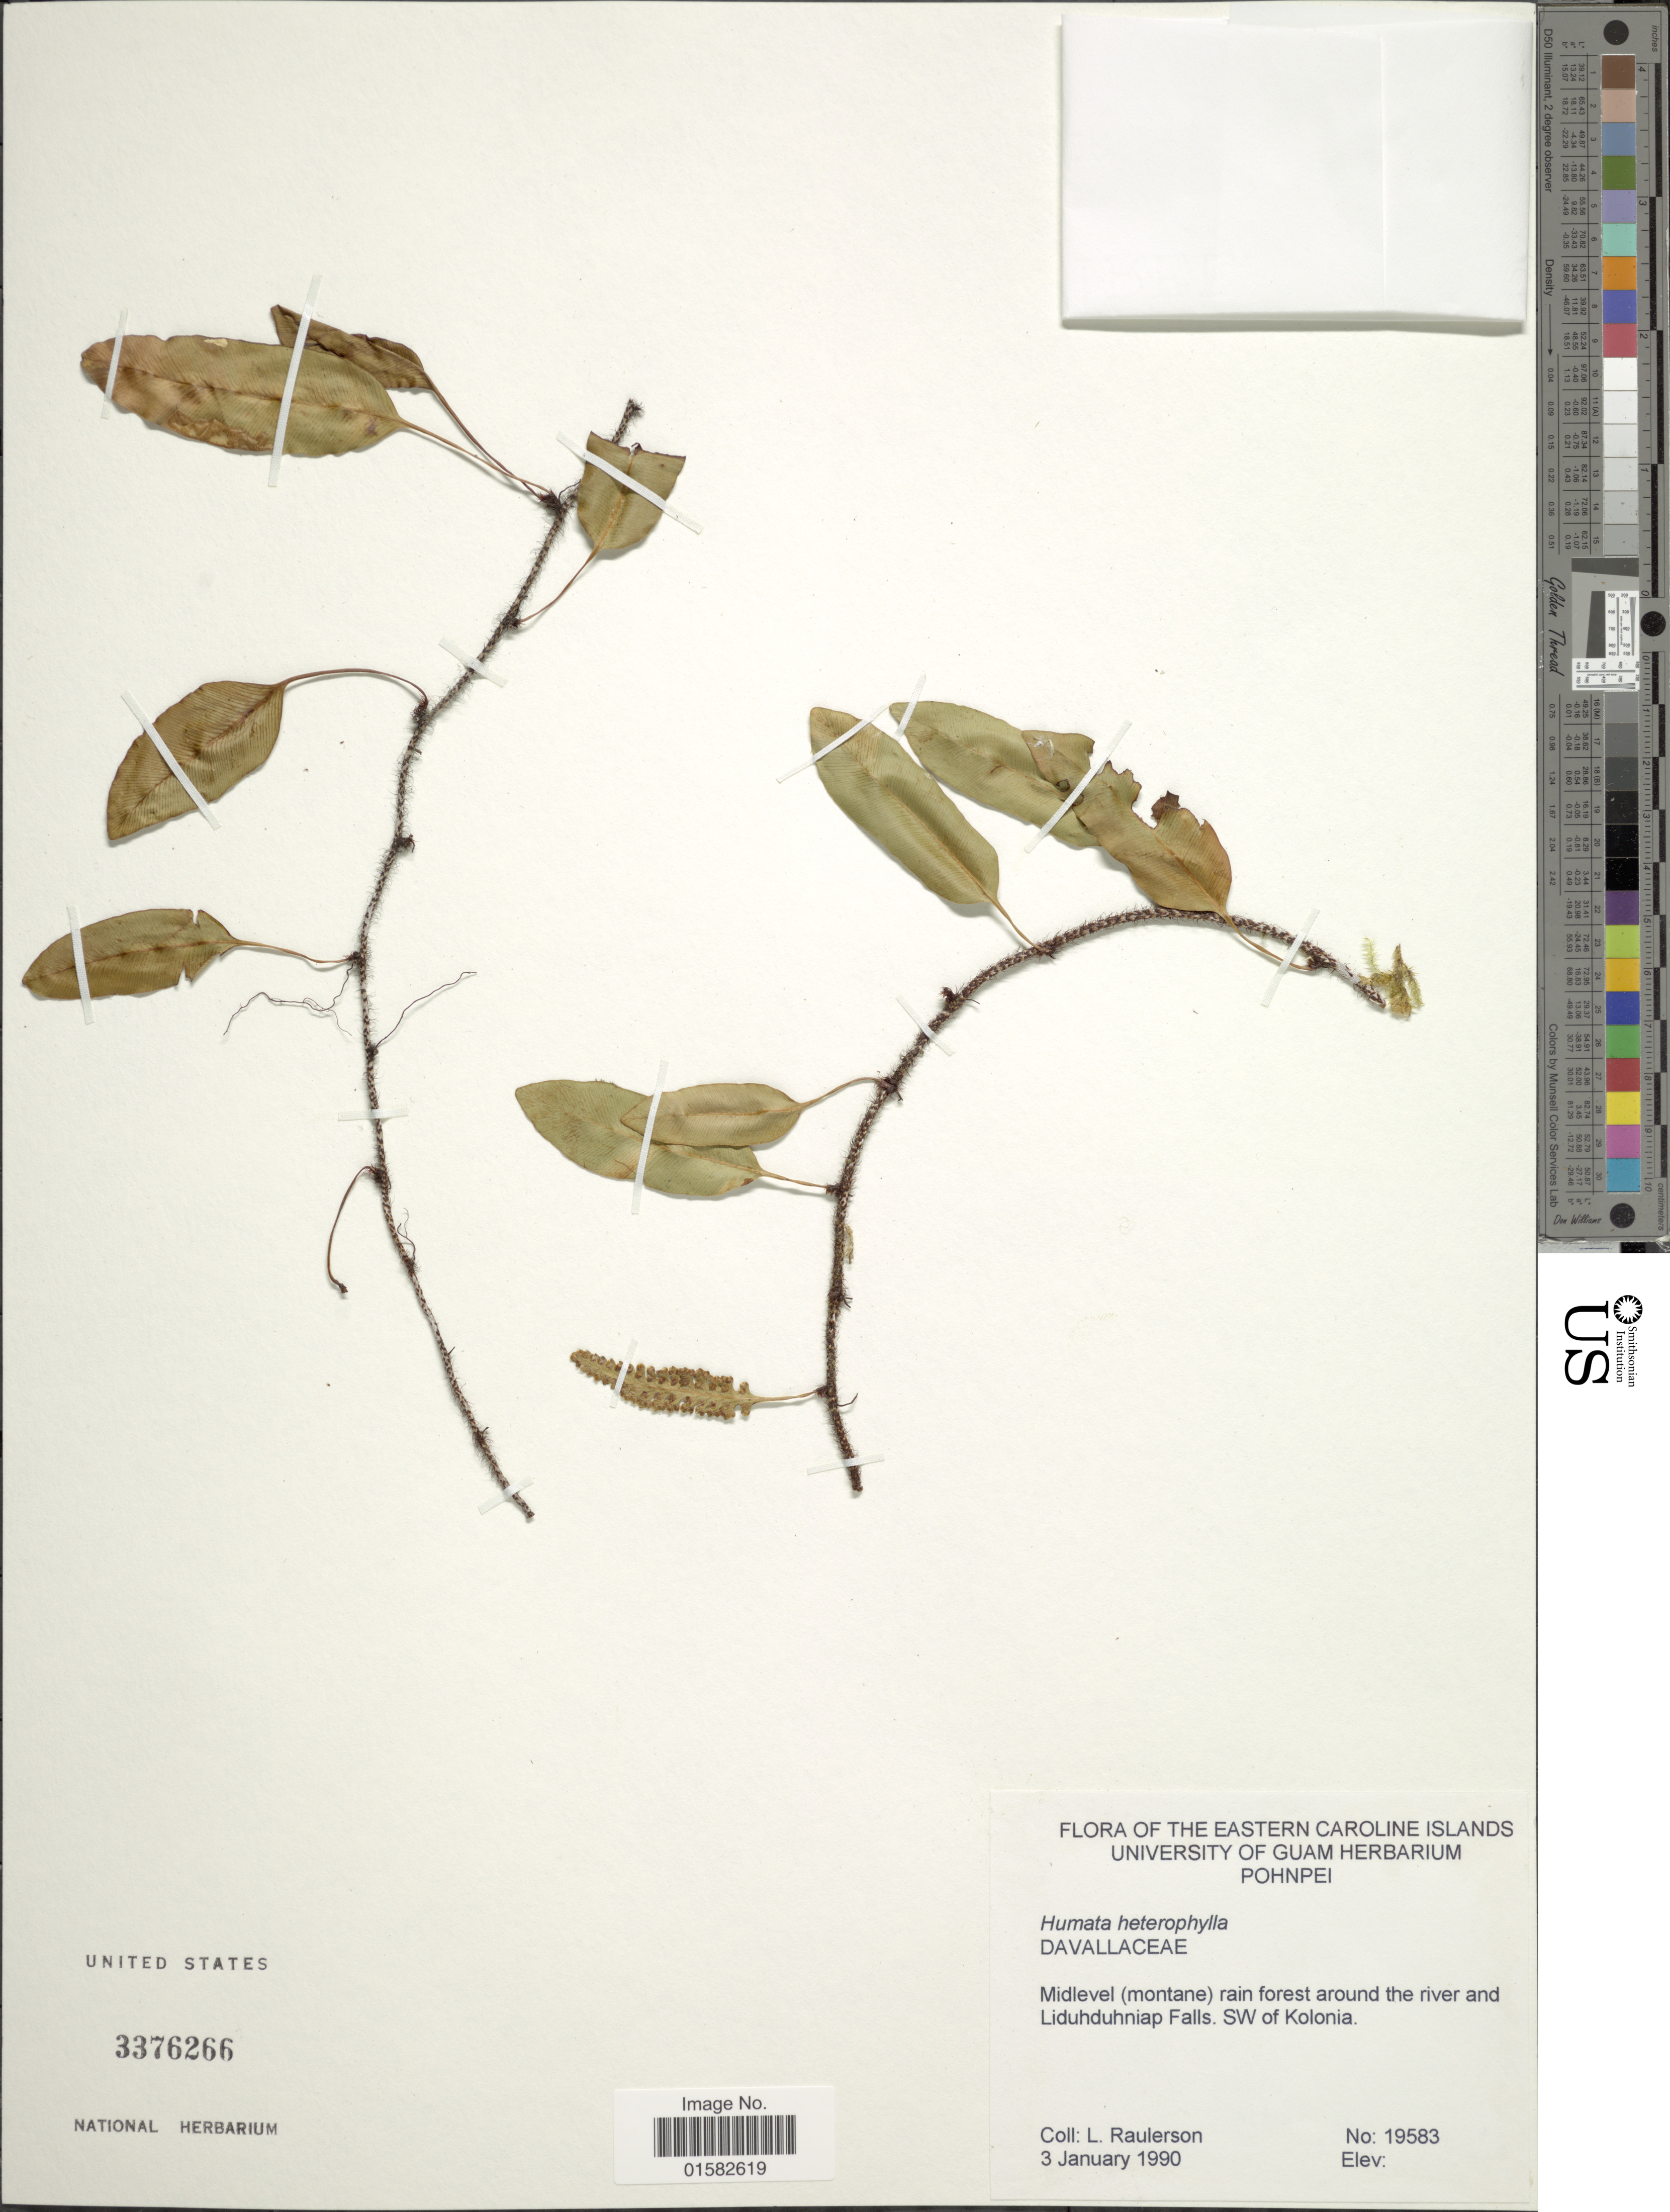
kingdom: Plantae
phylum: Tracheophyta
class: Polypodiopsida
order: Polypodiales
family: Davalliaceae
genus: Humata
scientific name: Humata heterophylla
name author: (Sm.) Desv.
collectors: L. Raulerson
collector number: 19583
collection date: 1990-01-03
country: Micronesia, Federated States of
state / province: Pohnpei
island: Pohnpei [Ponape]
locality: The Eastern Caroline island, Midlevel (montane) rain forest around the river and Liduhduhniap Falls, SW of Kolonia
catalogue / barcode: US 3376266